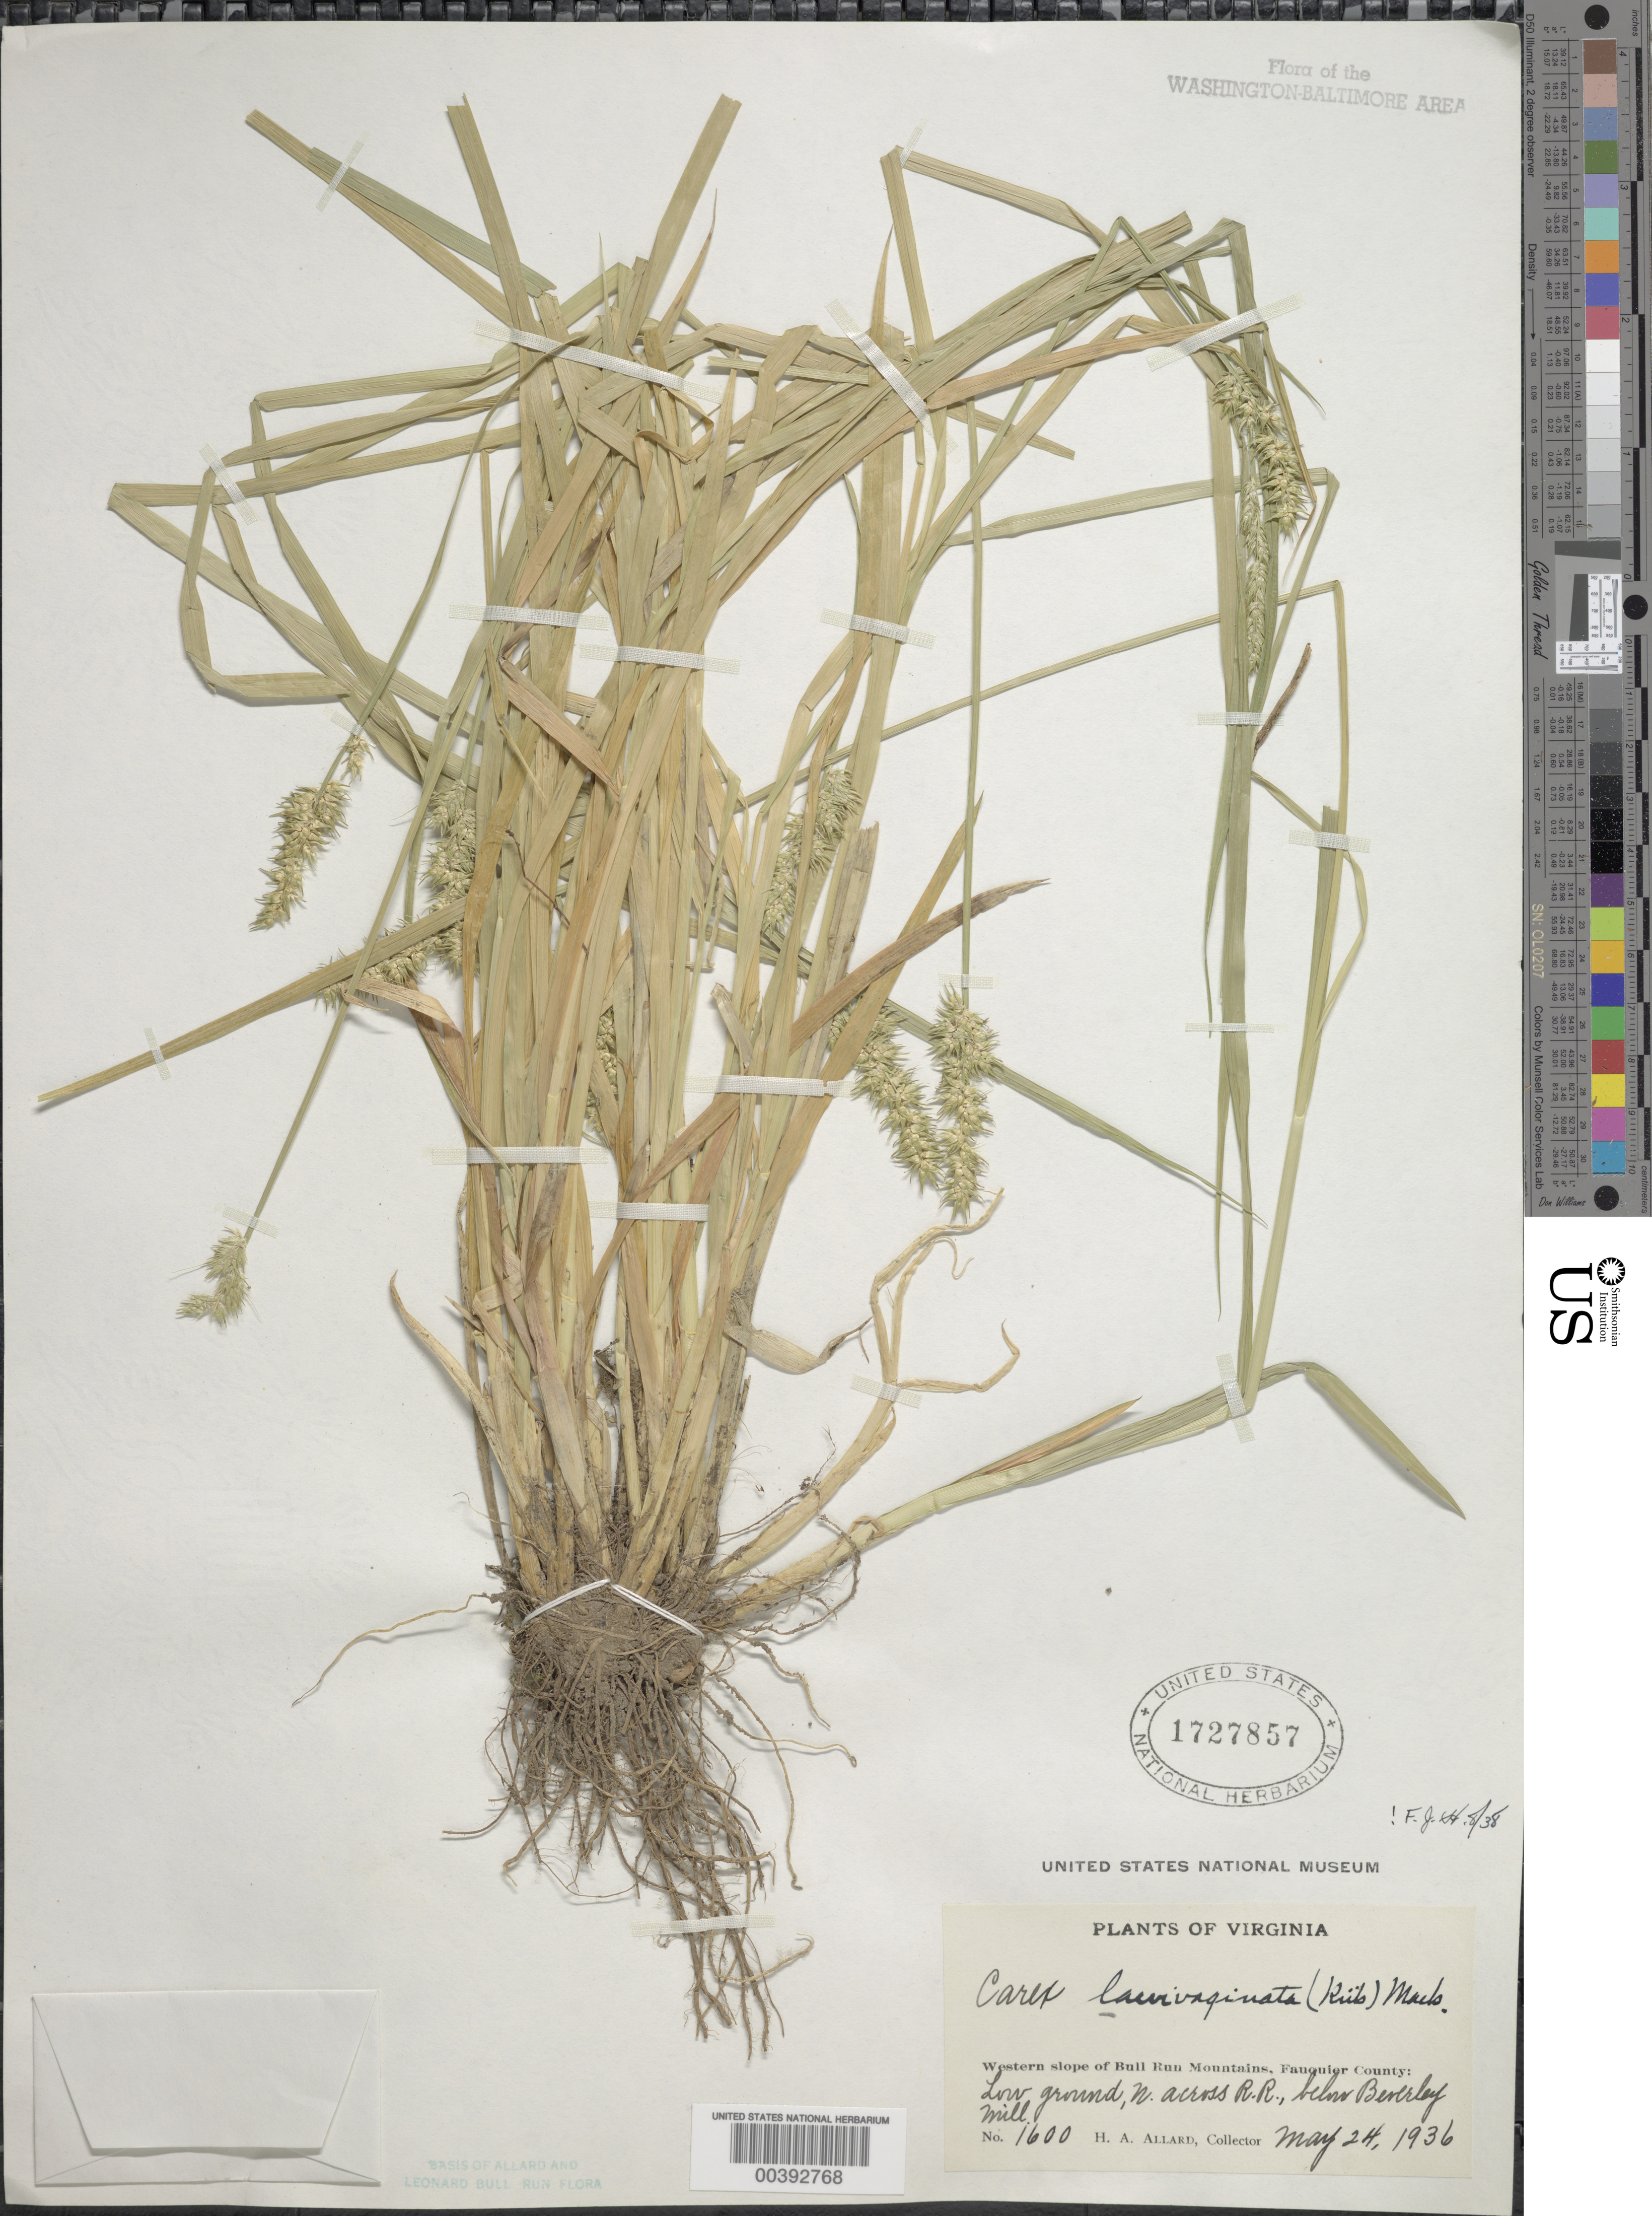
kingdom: Plantae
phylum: Tracheophyta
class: Liliopsida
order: Poales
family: Cyperaceae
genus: Carex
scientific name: Carex laevivaginata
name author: (Kük.) Mack.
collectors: H. A. Allard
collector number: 1600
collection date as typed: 24 May 1936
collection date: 1936-05-24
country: United States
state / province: Virginia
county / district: Fauquier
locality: Below Beverley Mill, north across Railroad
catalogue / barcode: US 1727857